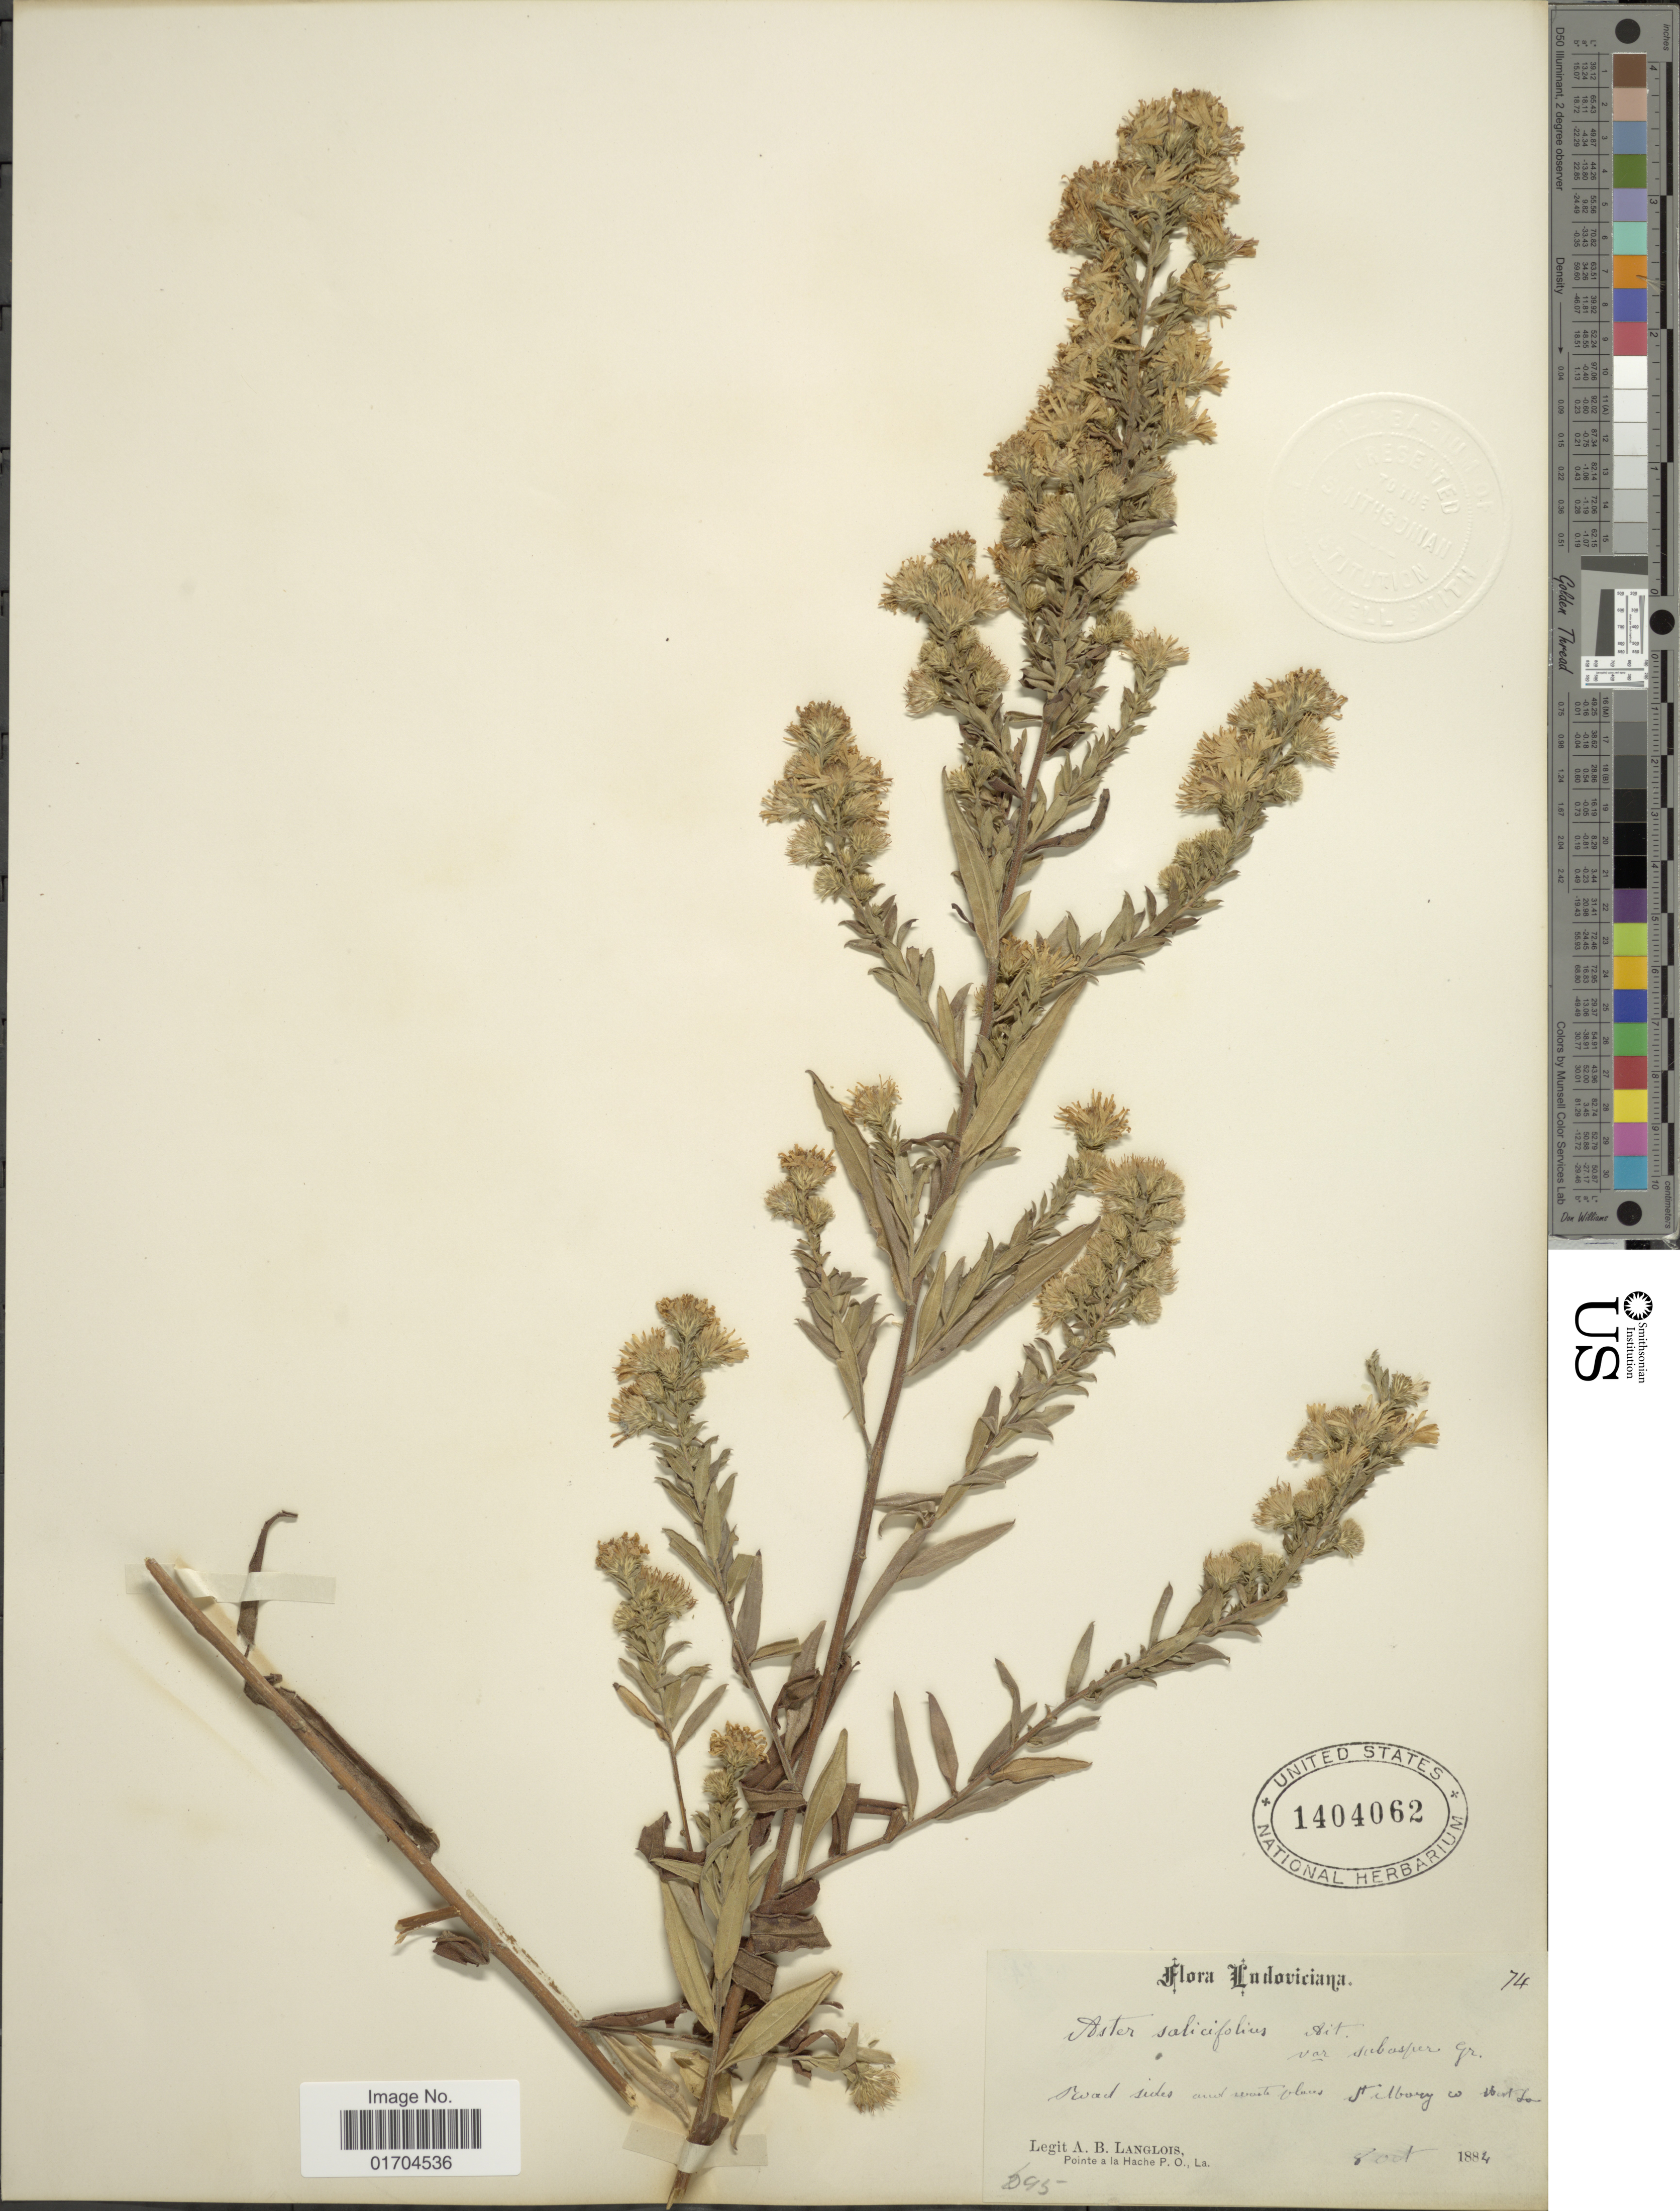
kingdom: Plantae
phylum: Tracheophyta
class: Magnoliopsida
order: Asterales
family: Asteraceae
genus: Symphyotrichum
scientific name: Symphyotrichum sp.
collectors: A. Langlois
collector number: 74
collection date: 1884-10-08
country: United States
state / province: Louisiana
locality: Tilburg w. Nort La.,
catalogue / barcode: US 1404062